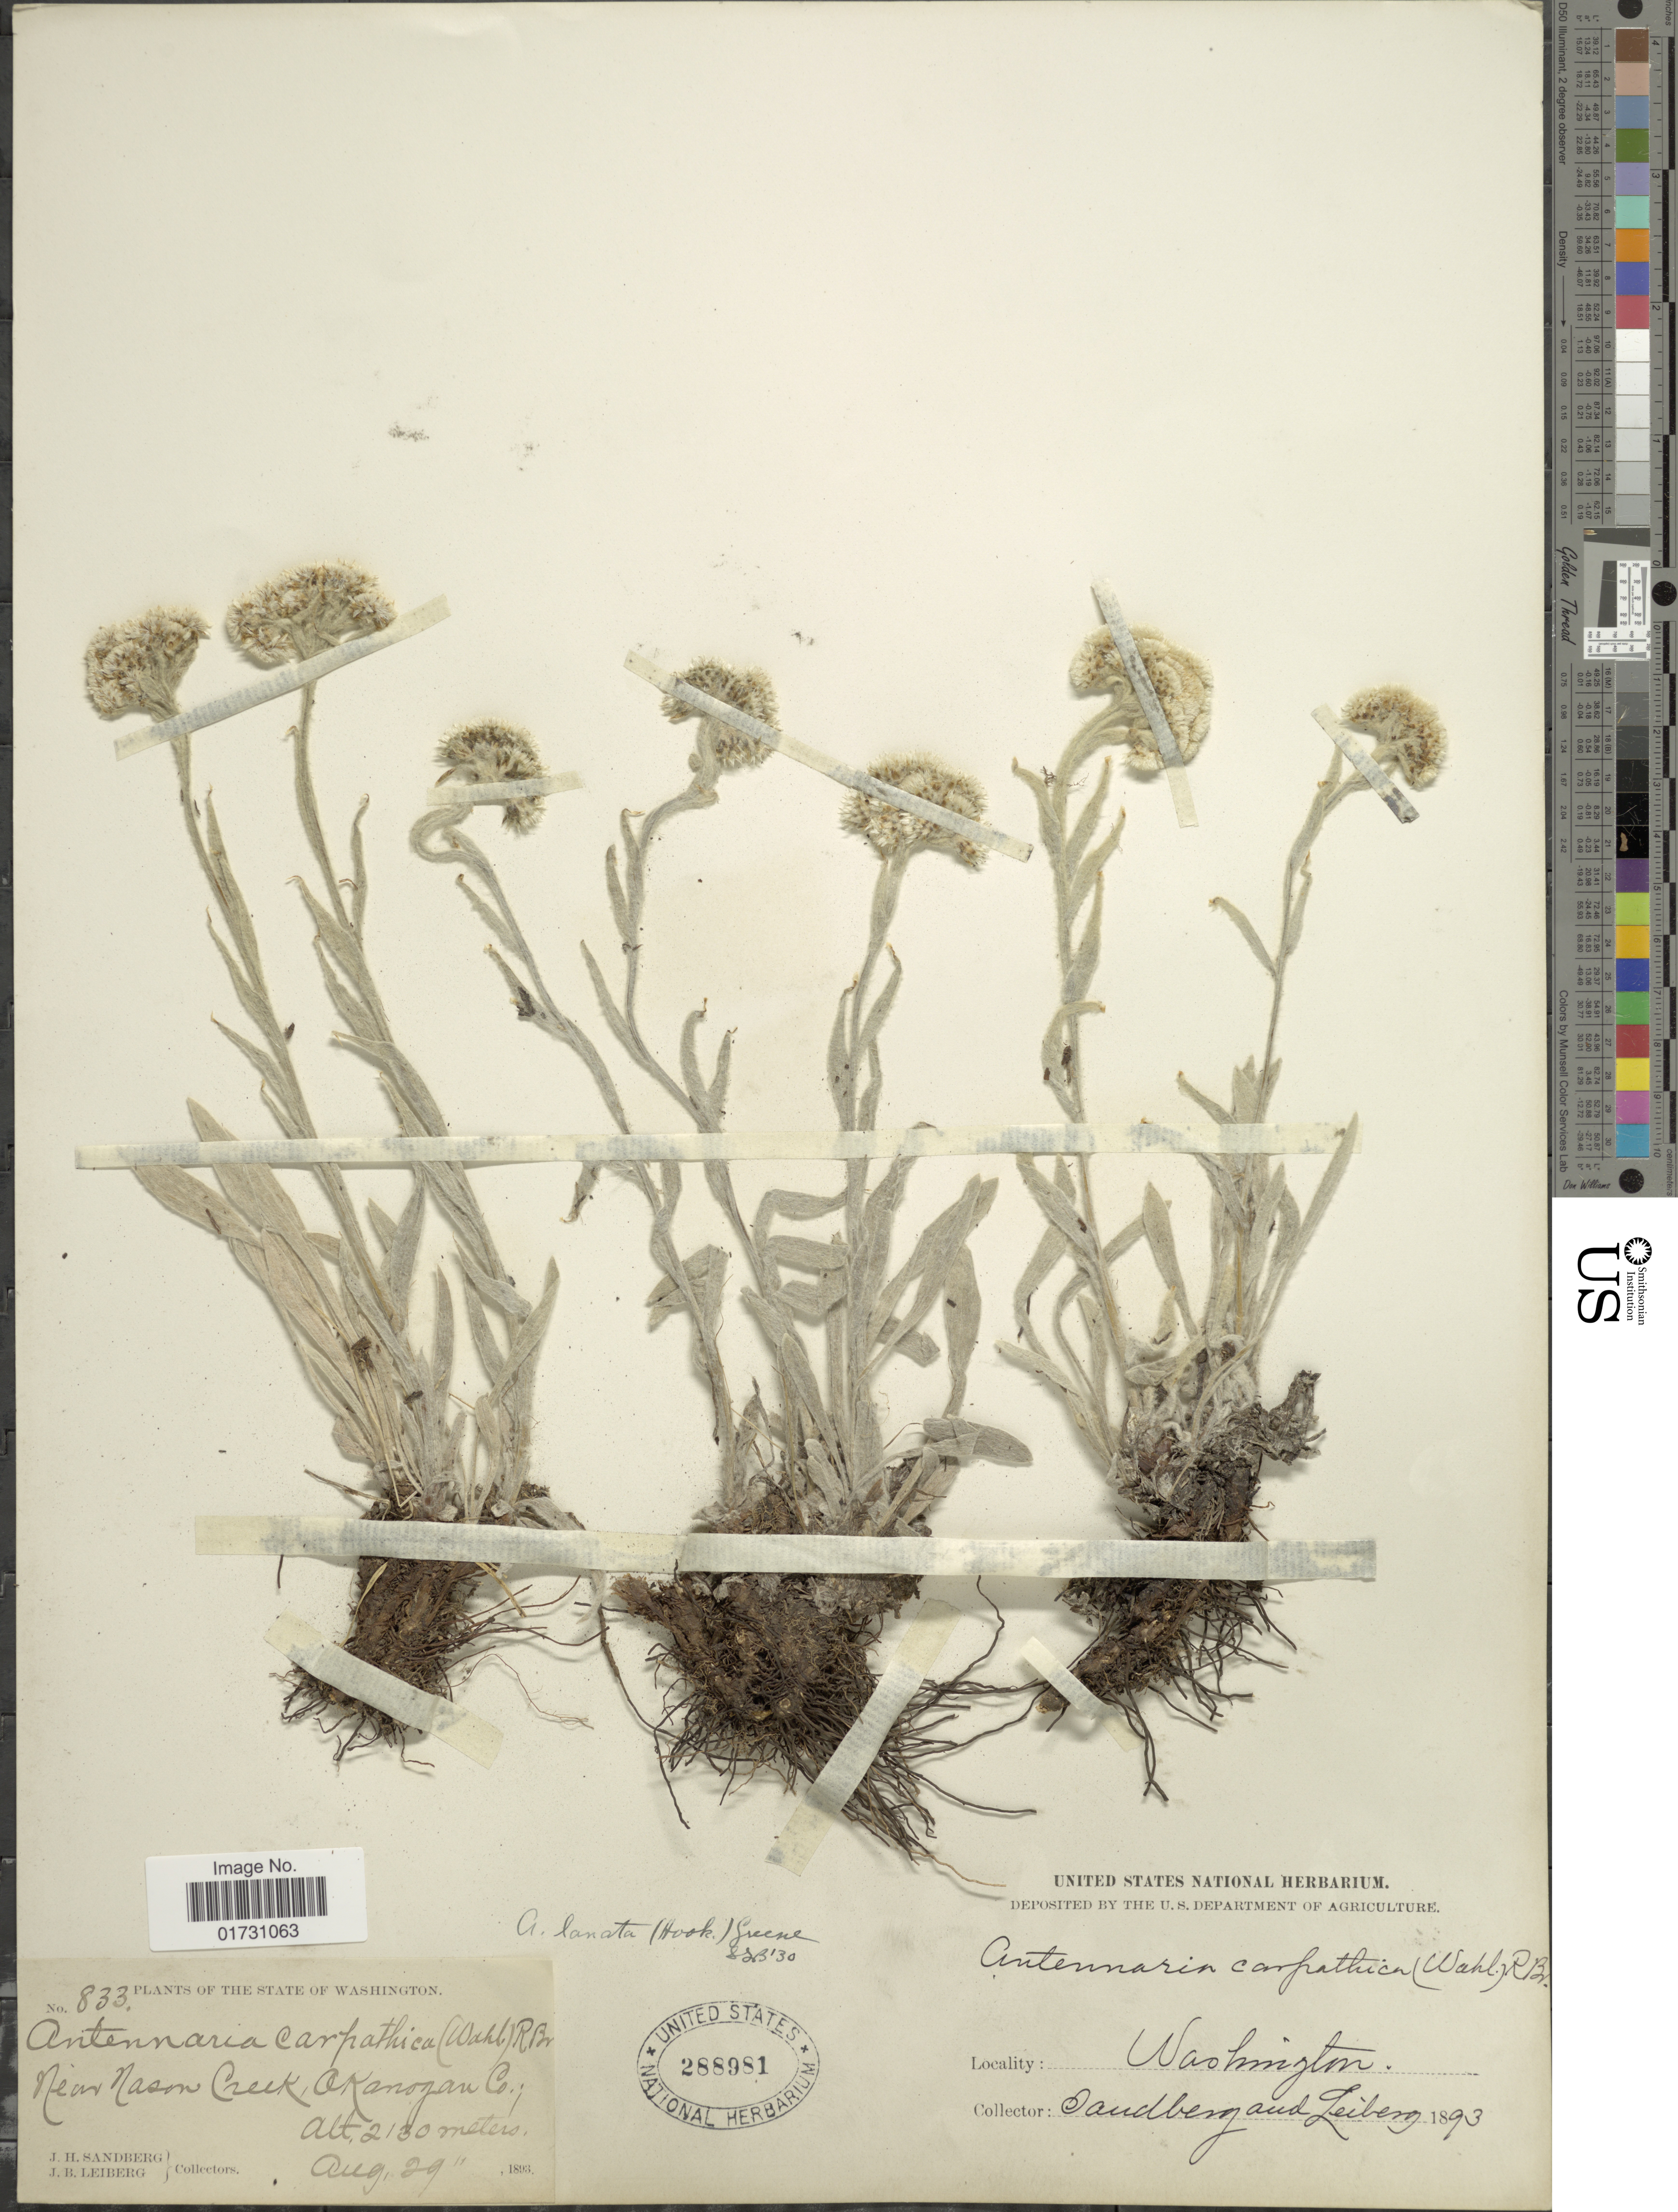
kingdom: Plantae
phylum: Tracheophyta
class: Magnoliopsida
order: Asterales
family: Asteraceae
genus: Antennaria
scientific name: Antennaria lanata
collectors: J. H. Sandberg & J. B. Leiberg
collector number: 833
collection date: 1893-08-29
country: United States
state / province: Washington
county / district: Okanogan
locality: The State of Washington, Near Nason Creek, Akanogan Co.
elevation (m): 2130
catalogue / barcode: US 288981